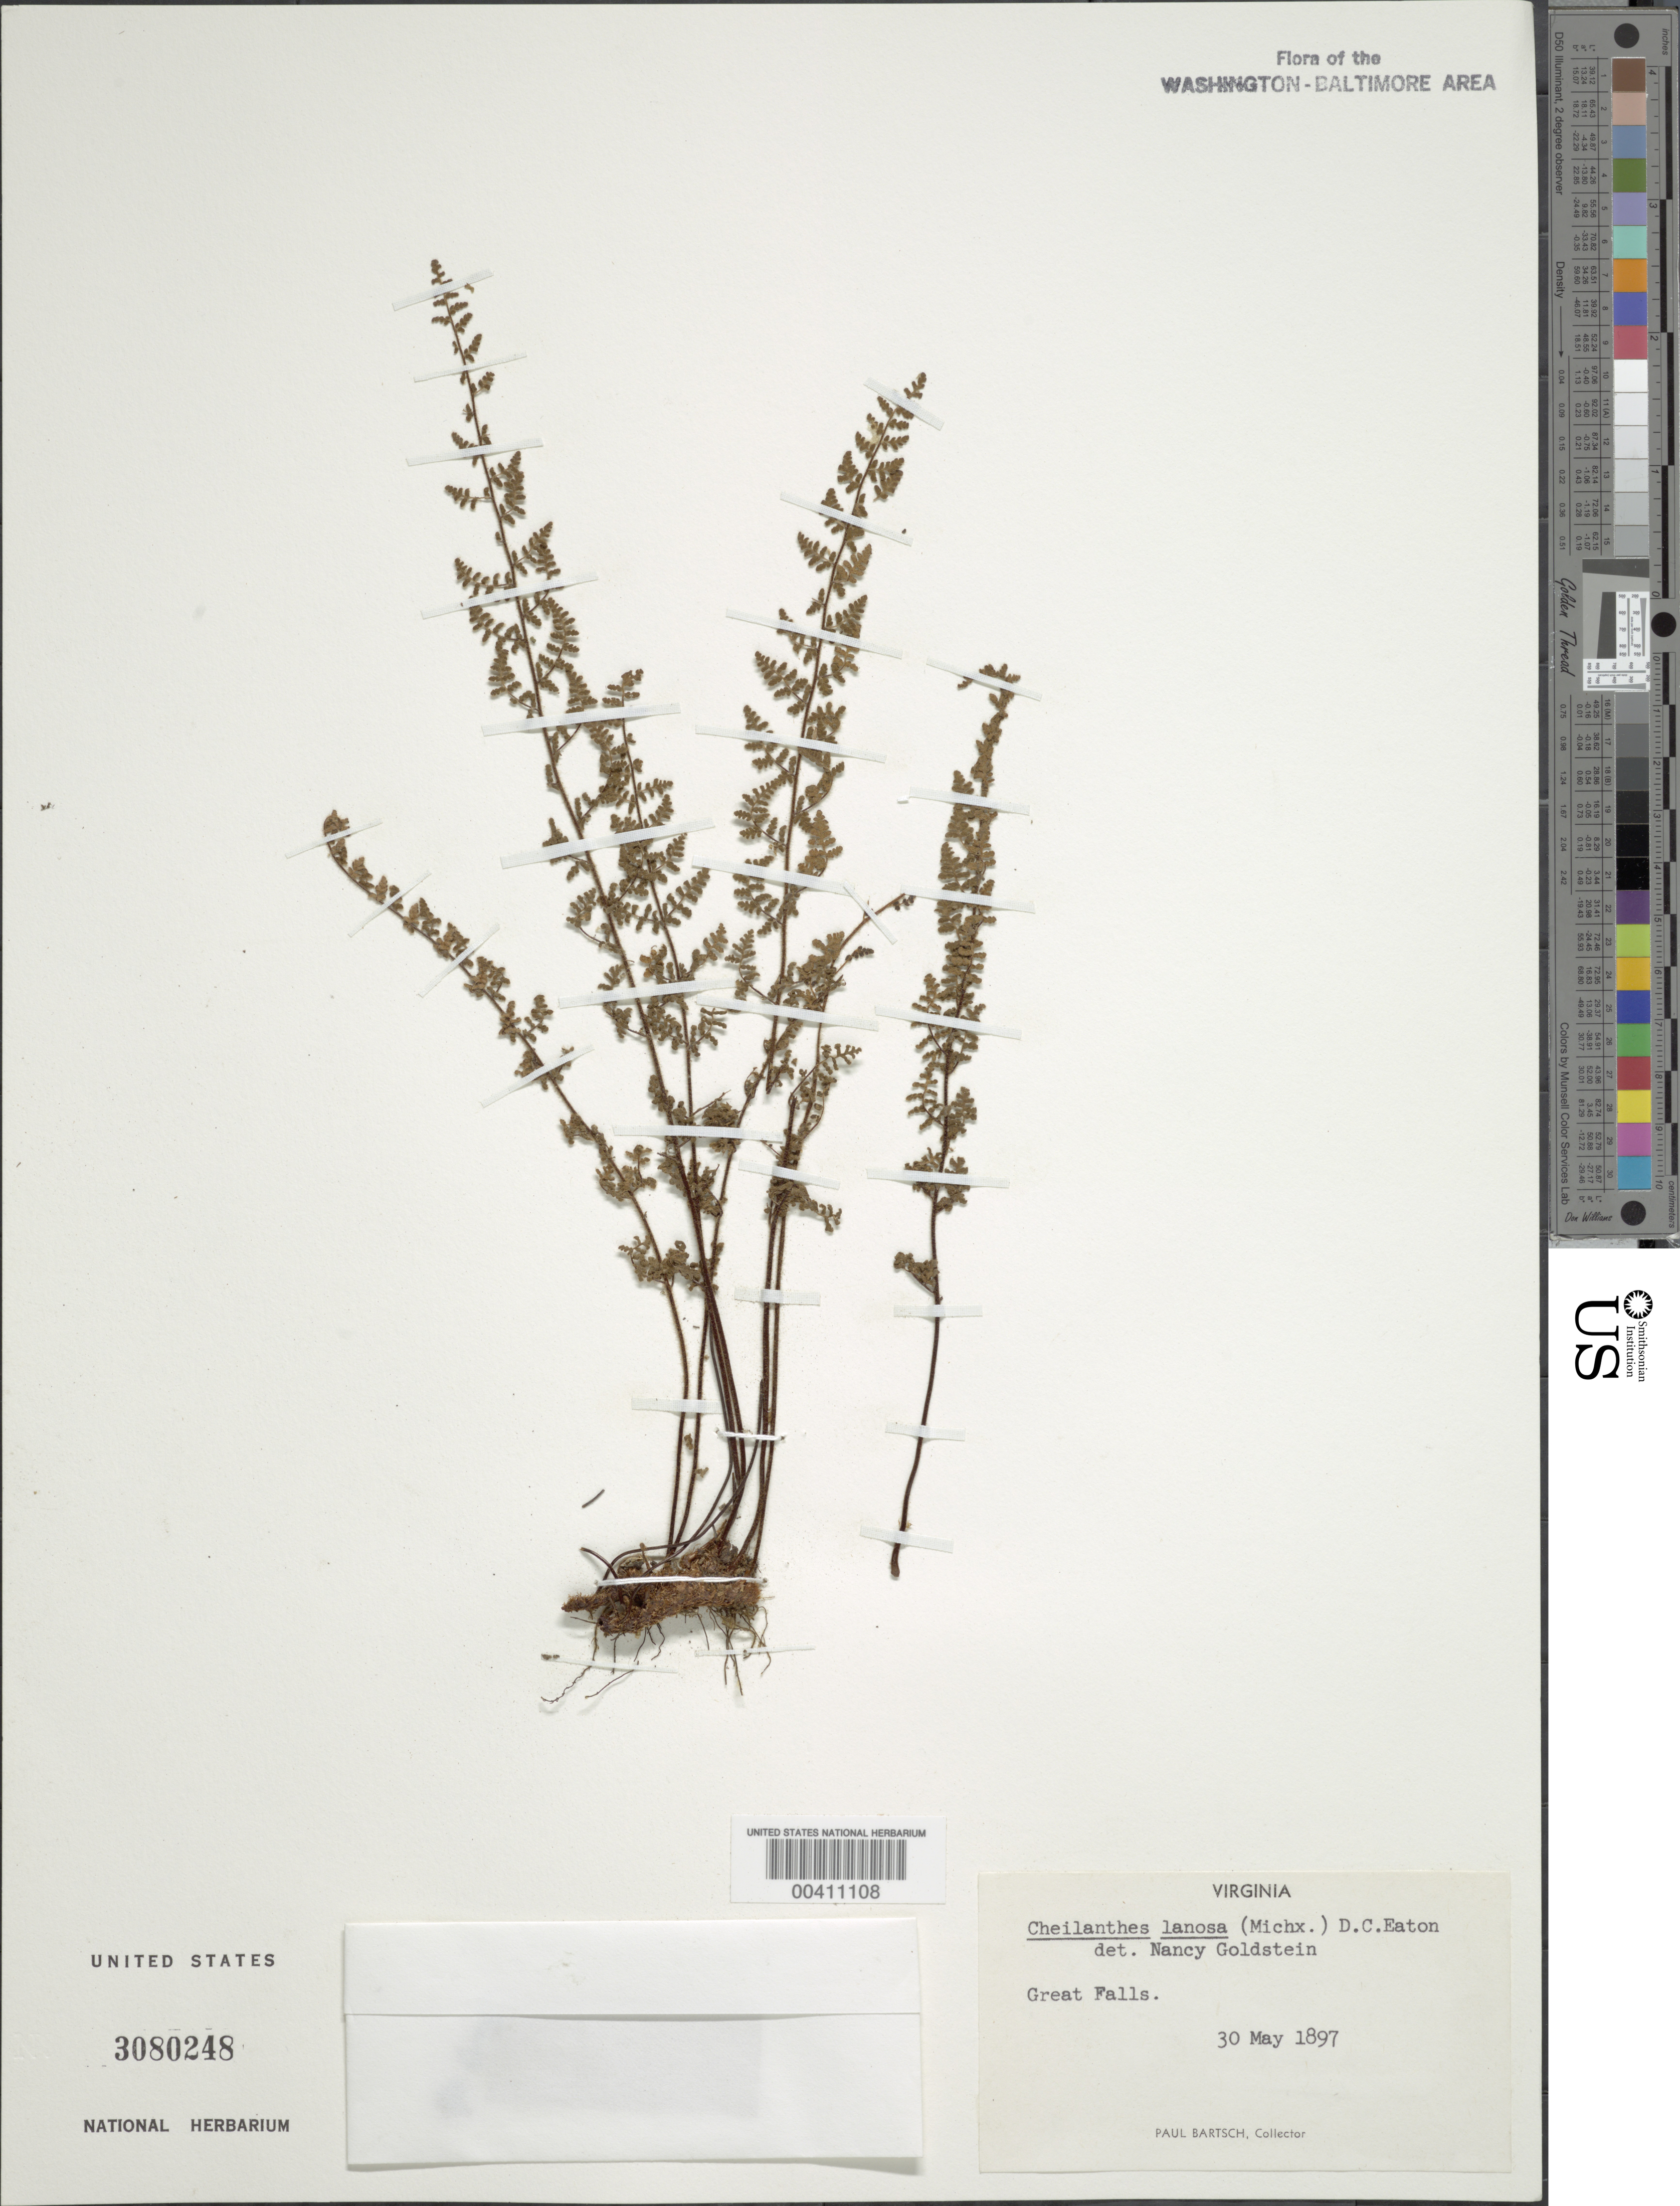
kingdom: Plantae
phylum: Tracheophyta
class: Polypodiopsida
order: Polypodiales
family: Pteridaceae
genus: Myriopteris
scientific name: Myriopteris lanosa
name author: (Michx.) Grusz & Windham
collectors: P. Bartsch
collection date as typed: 30 May 1897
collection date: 1897-05-30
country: United States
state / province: Virginia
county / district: Fairfax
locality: Great Falls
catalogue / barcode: US 3080248